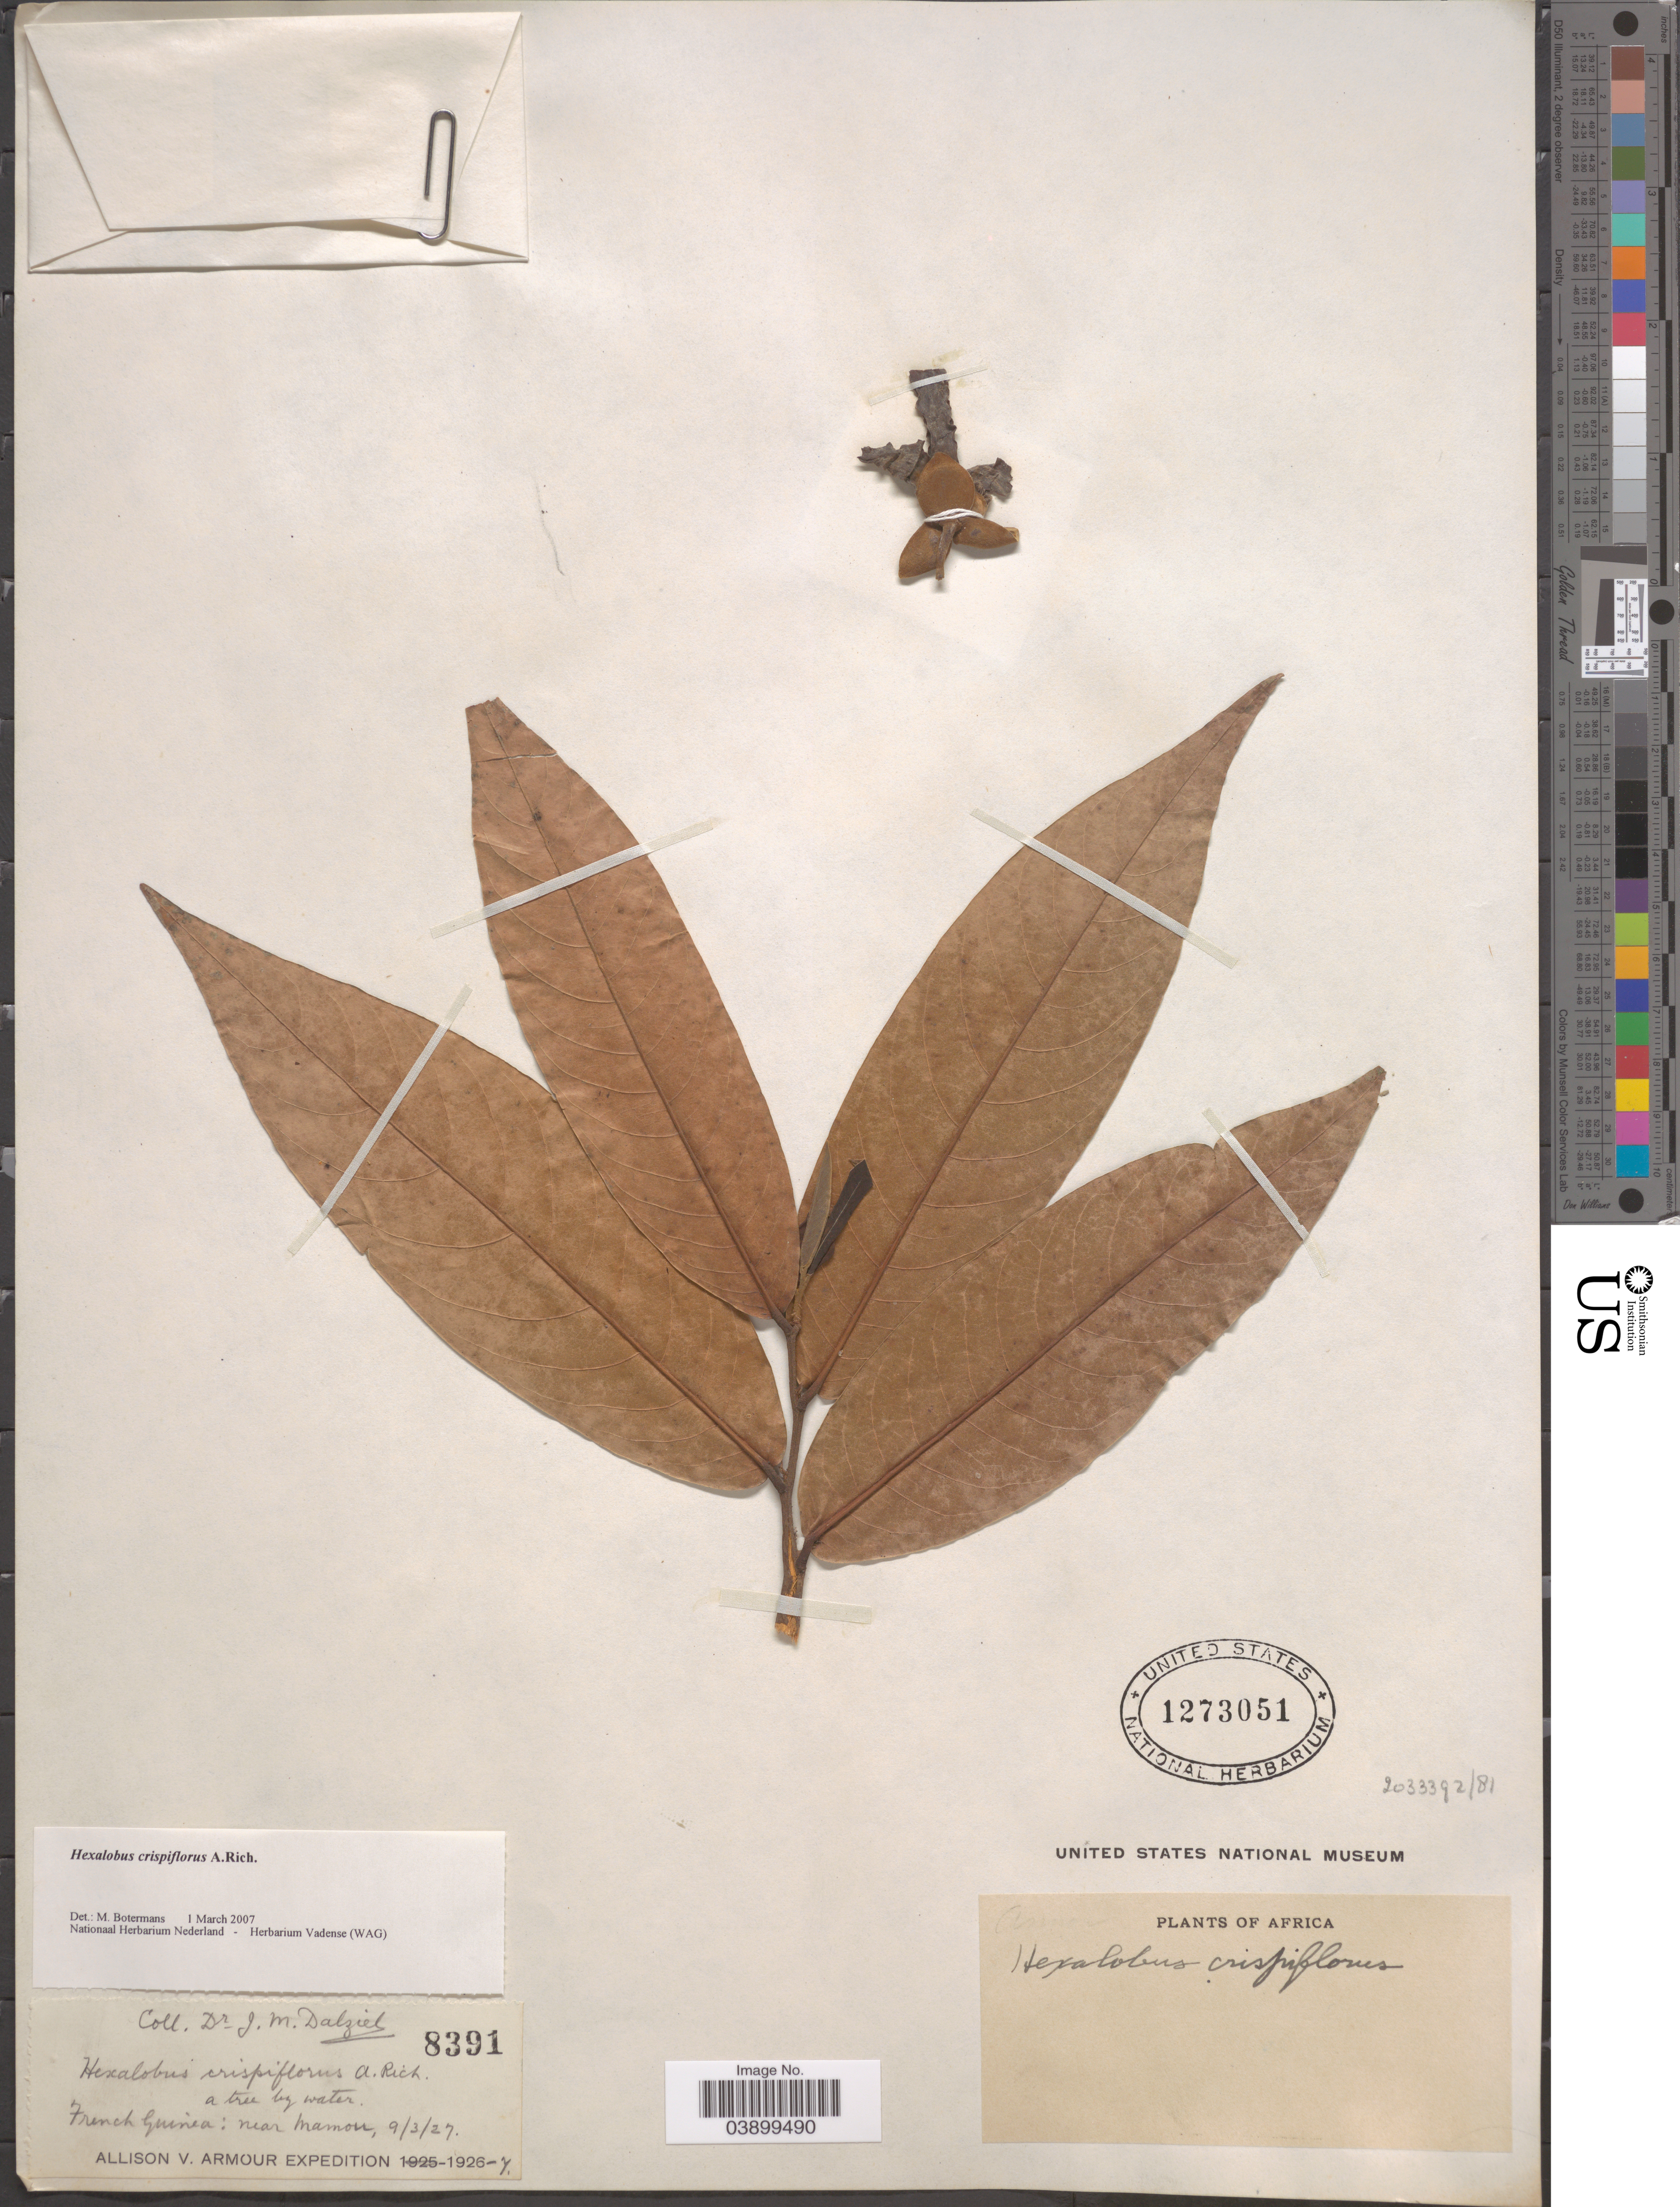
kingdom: Plantae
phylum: Tracheophyta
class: Magnoliopsida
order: Magnoliales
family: Annonaceae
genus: Hexalobus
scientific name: Hexalobus crispiflorus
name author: A. Rich.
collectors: J. Dalziel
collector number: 8391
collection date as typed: Transcribed d/m/y: 9/3/27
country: Guinea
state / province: Mamou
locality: French Guinea: near Mamou.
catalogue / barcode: US 1273051